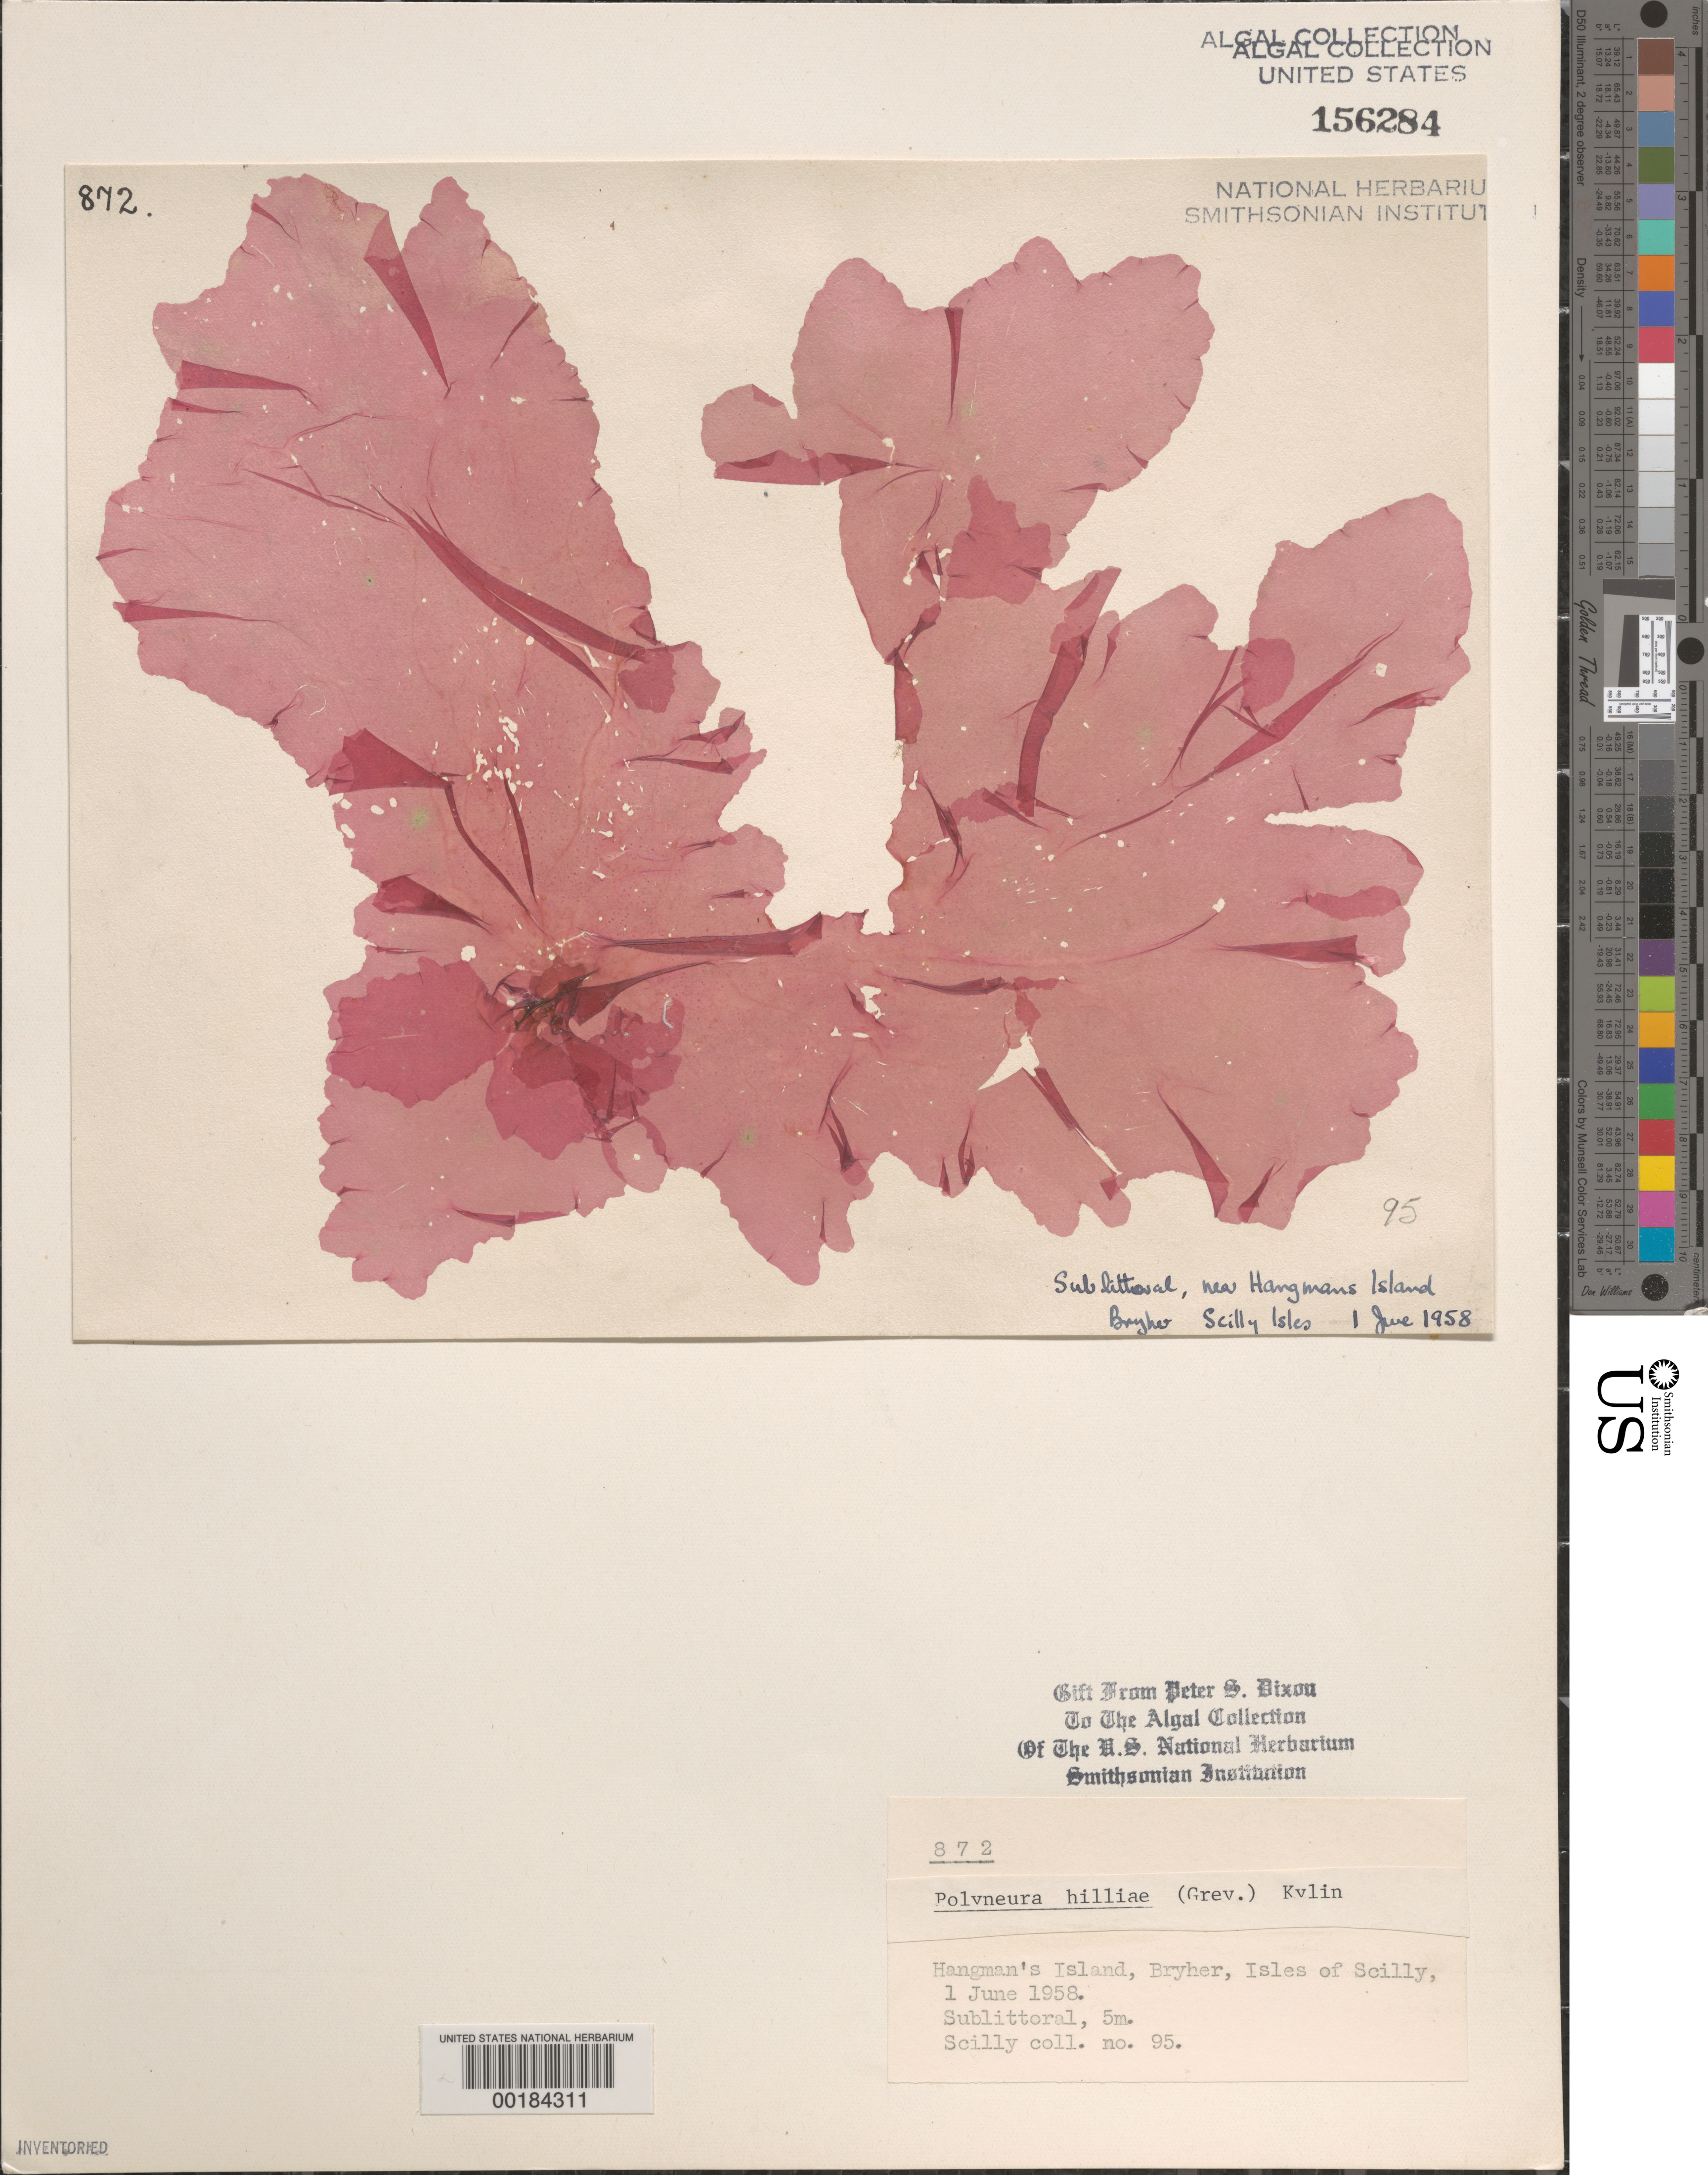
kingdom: Plantae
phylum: Rhodophyta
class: Florideophyceae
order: Ceramiales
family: Delesseriaceae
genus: Polyneura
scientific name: Polyneura bonnemaisonii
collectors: P. S. Dixon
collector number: PSD 872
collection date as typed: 01 Jun 1958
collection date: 1958-06-01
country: United Kingdom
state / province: England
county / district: Council of the Isles of Scilly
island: Bryher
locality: Hangman's Island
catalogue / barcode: US 156284